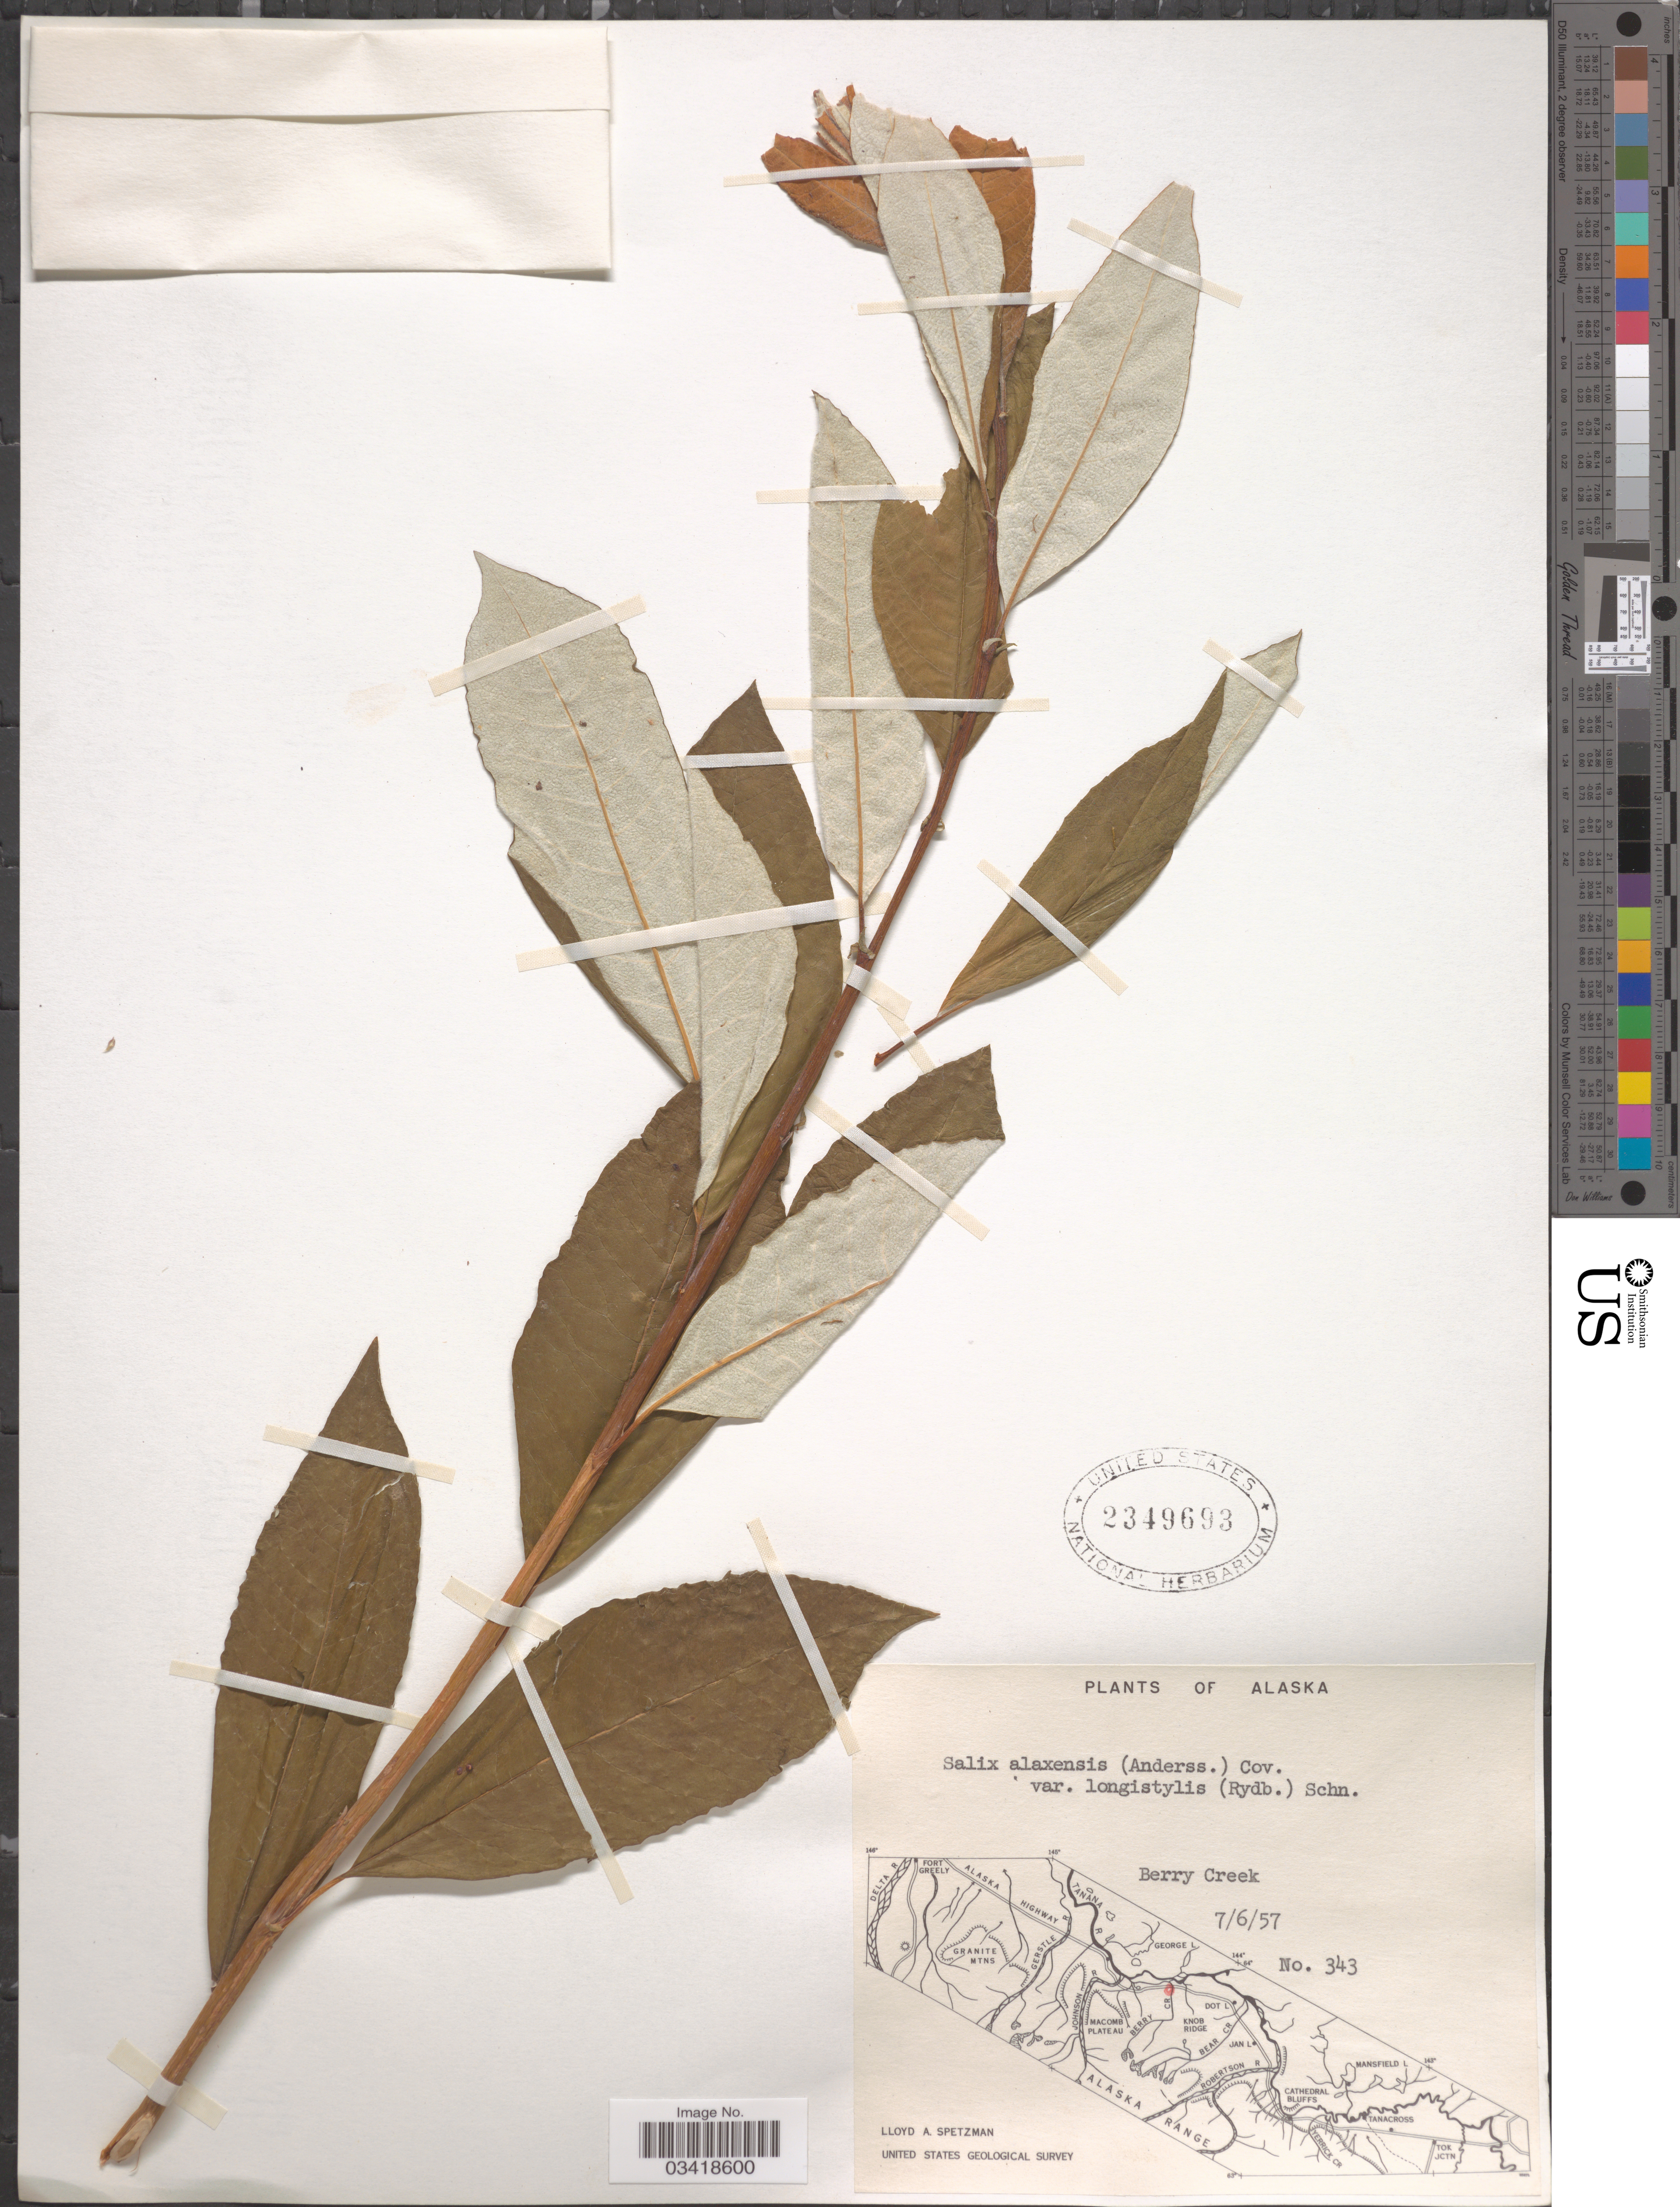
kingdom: Plantae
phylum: Tracheophyta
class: Magnoliopsida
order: Malpighiales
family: Salicaceae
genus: Salix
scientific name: Salix alaxensis var. longistylis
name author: (Rydb.) C.K. Schneid.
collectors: L. Spetzman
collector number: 343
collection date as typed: Transcribed d/m/y: 6/7/57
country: United States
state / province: Alaska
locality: Berry Creek.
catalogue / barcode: US 2349693